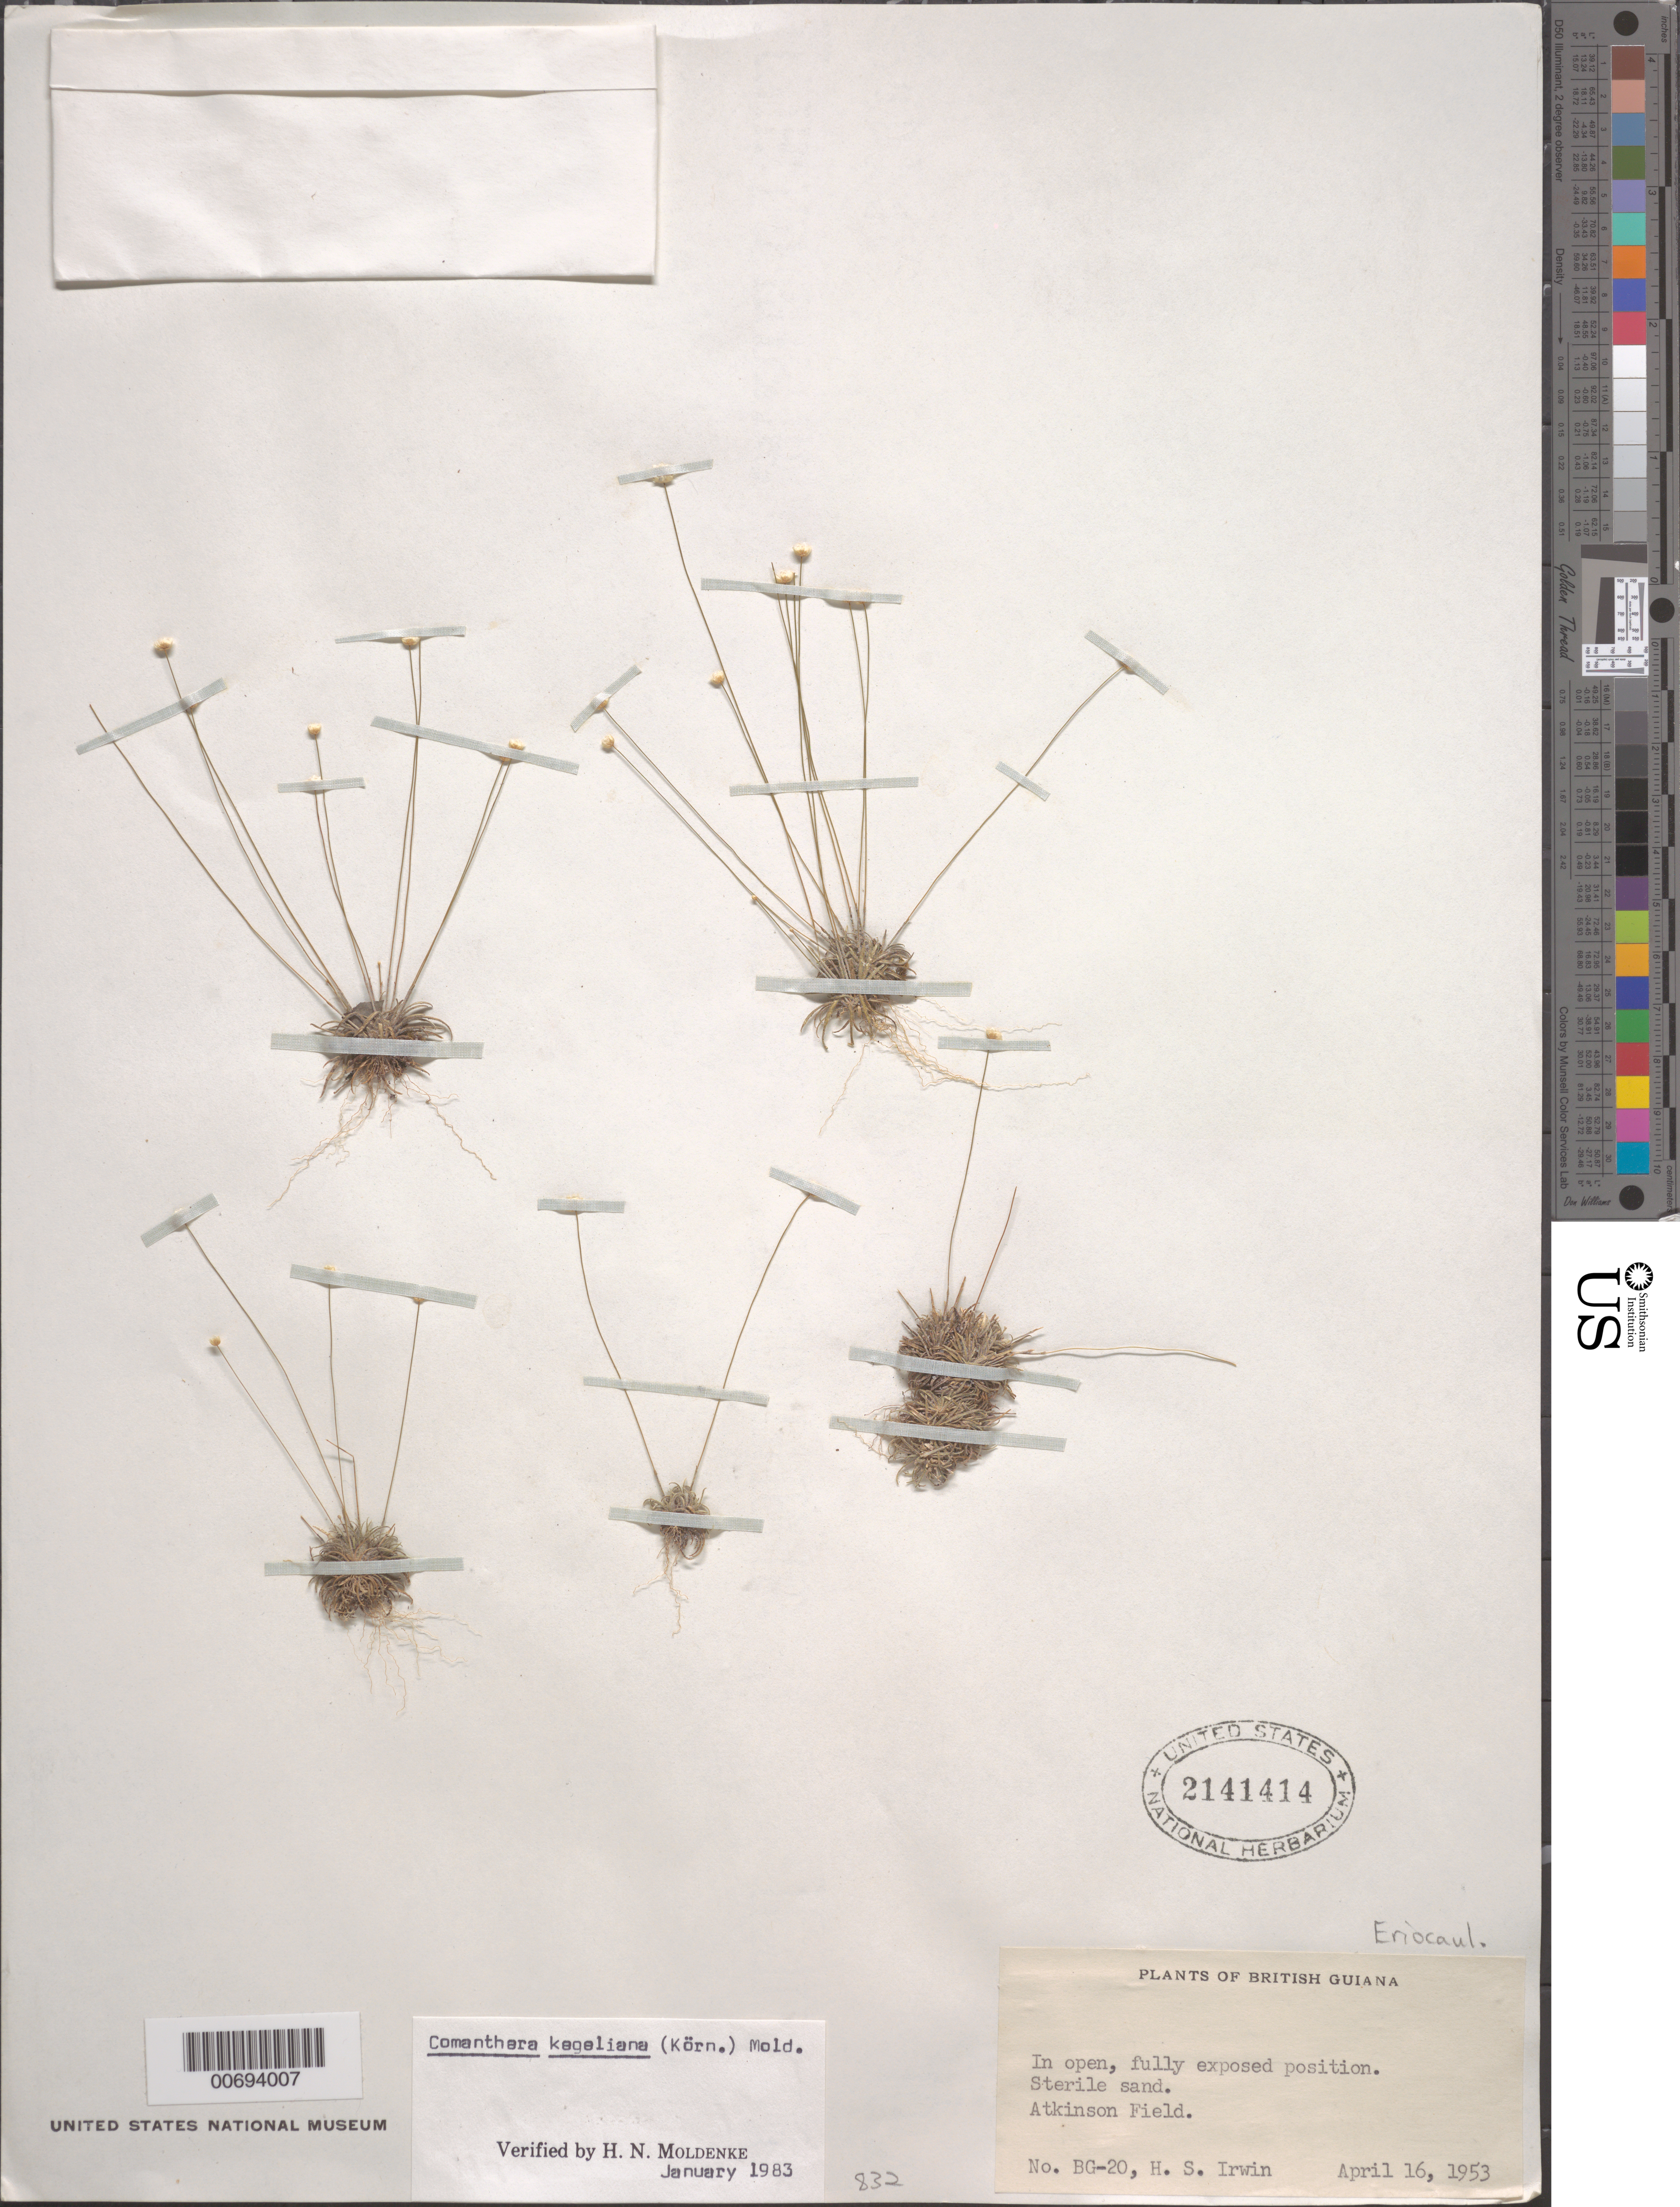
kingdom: Plantae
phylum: Tracheophyta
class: Liliopsida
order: Poales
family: Eriocaulaceae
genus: Comanthera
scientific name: Comanthera kegeliana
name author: (Körn.) Moldenke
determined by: Moldenke, H. N.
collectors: H. Irwin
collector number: BG 20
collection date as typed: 16-Apr-53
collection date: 1953-04-16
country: Guyana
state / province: Demerara-Mahaica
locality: Atkinson Field, 20 mi. S of Georgetown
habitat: Sterile sand. In open, fully exposed position.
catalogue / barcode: US 2141414